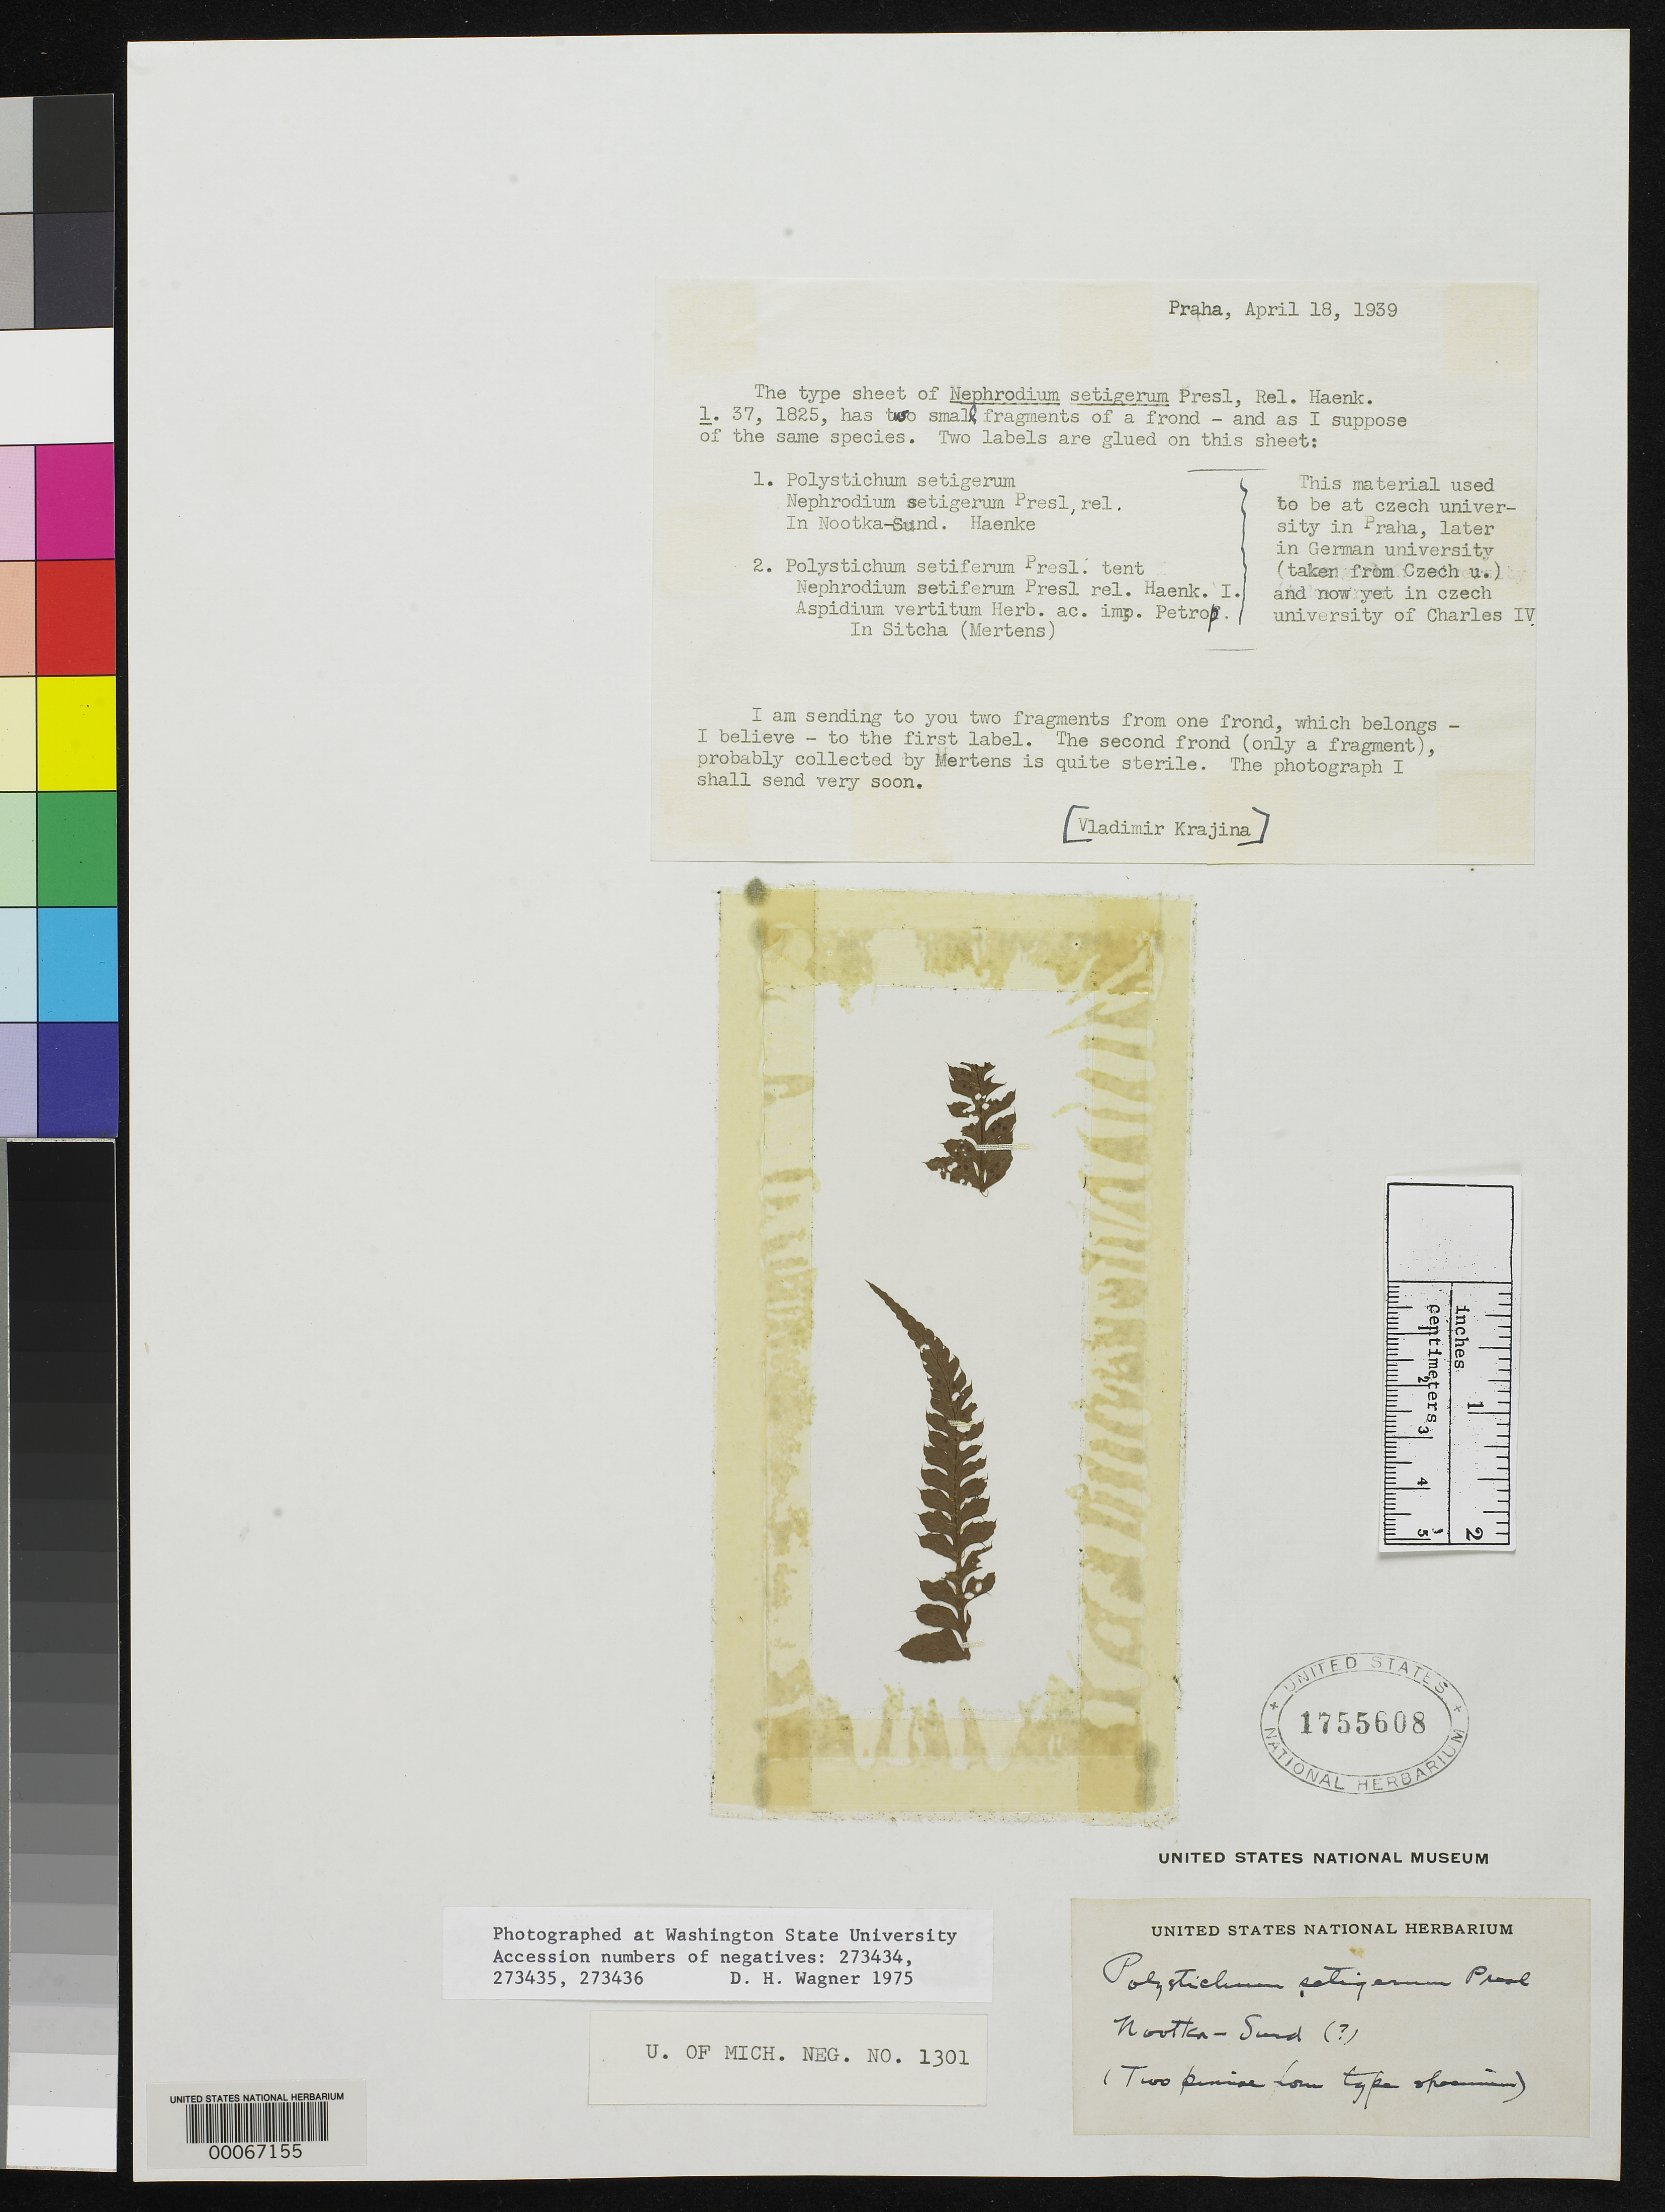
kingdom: Plantae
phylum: Tracheophyta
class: Polypodiopsida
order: Polypodiales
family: Dryopteridaceae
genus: Nephrodium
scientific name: Nephrodium setigerum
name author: C. Presl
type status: Holotype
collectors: T. P. X. Haenke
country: Canada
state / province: British Columbia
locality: Nootka Sound.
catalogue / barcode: US 1755608